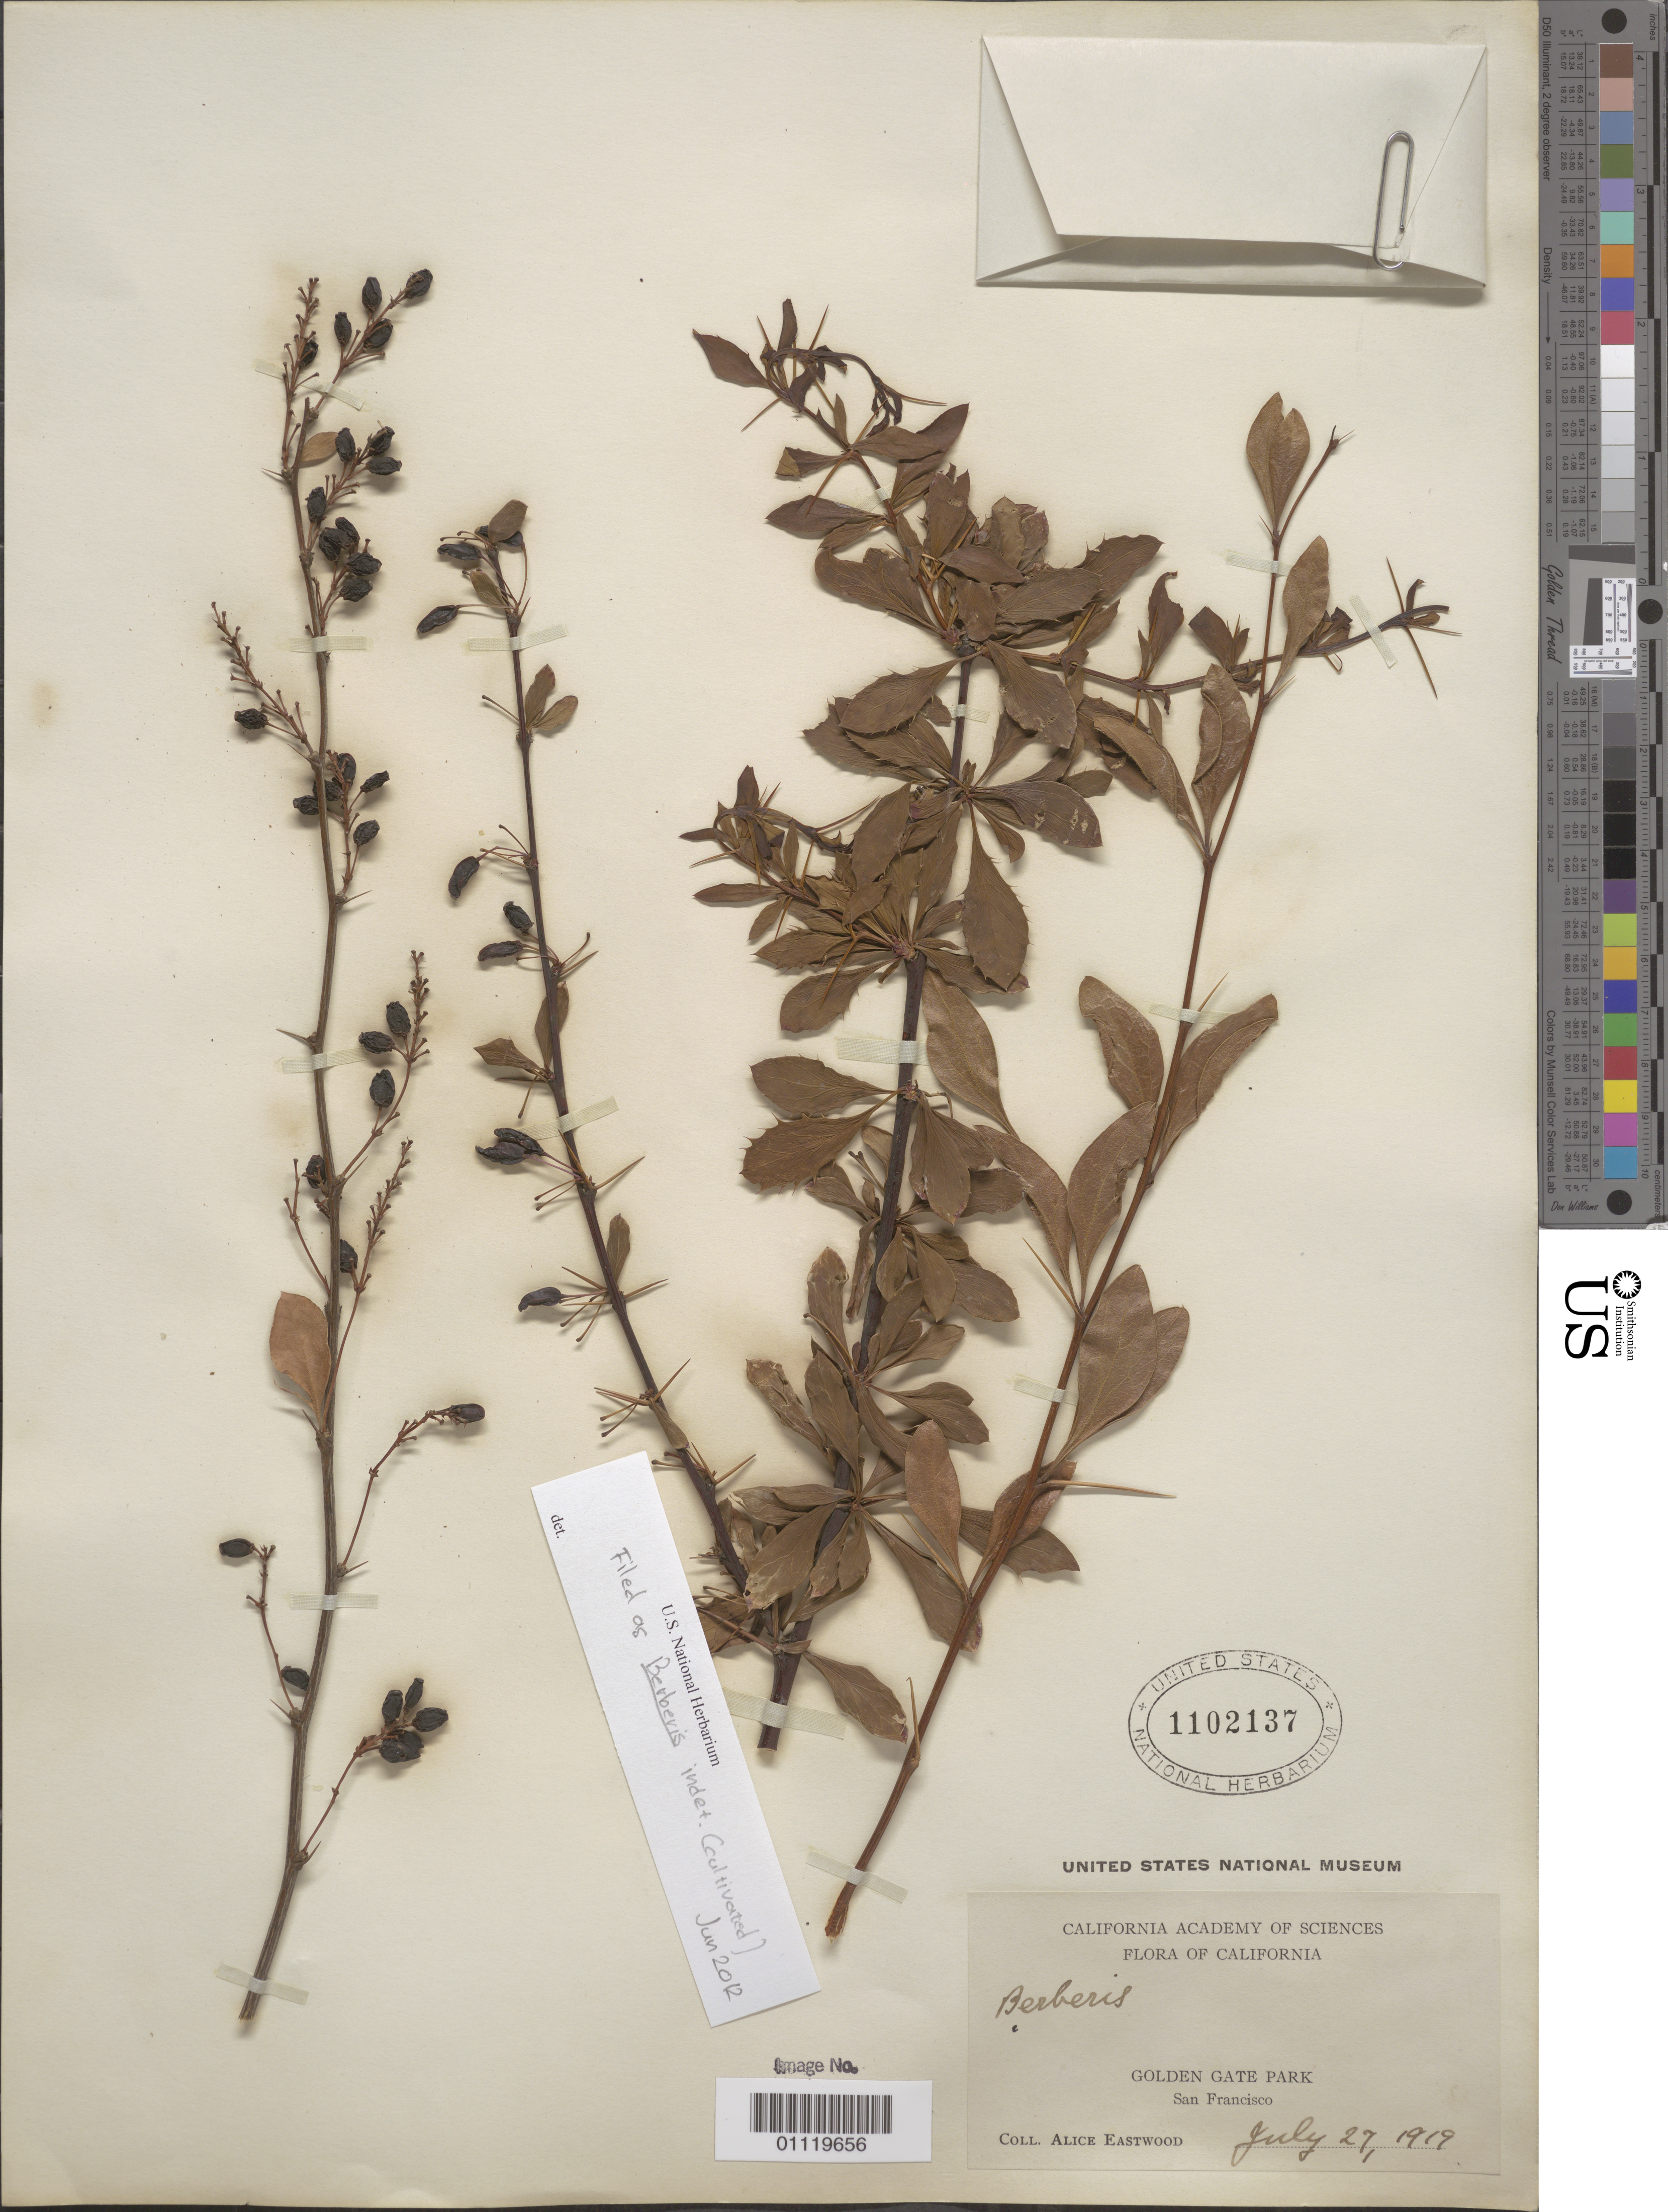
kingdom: Plantae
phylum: Tracheophyta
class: Magnoliopsida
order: Ranunculales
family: Berberidaceae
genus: Berberis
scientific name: Berberis sp.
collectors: A. Eastwood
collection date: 1919-07-27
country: United States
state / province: California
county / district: San Francisco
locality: Golden Gate Park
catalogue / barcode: US 11051